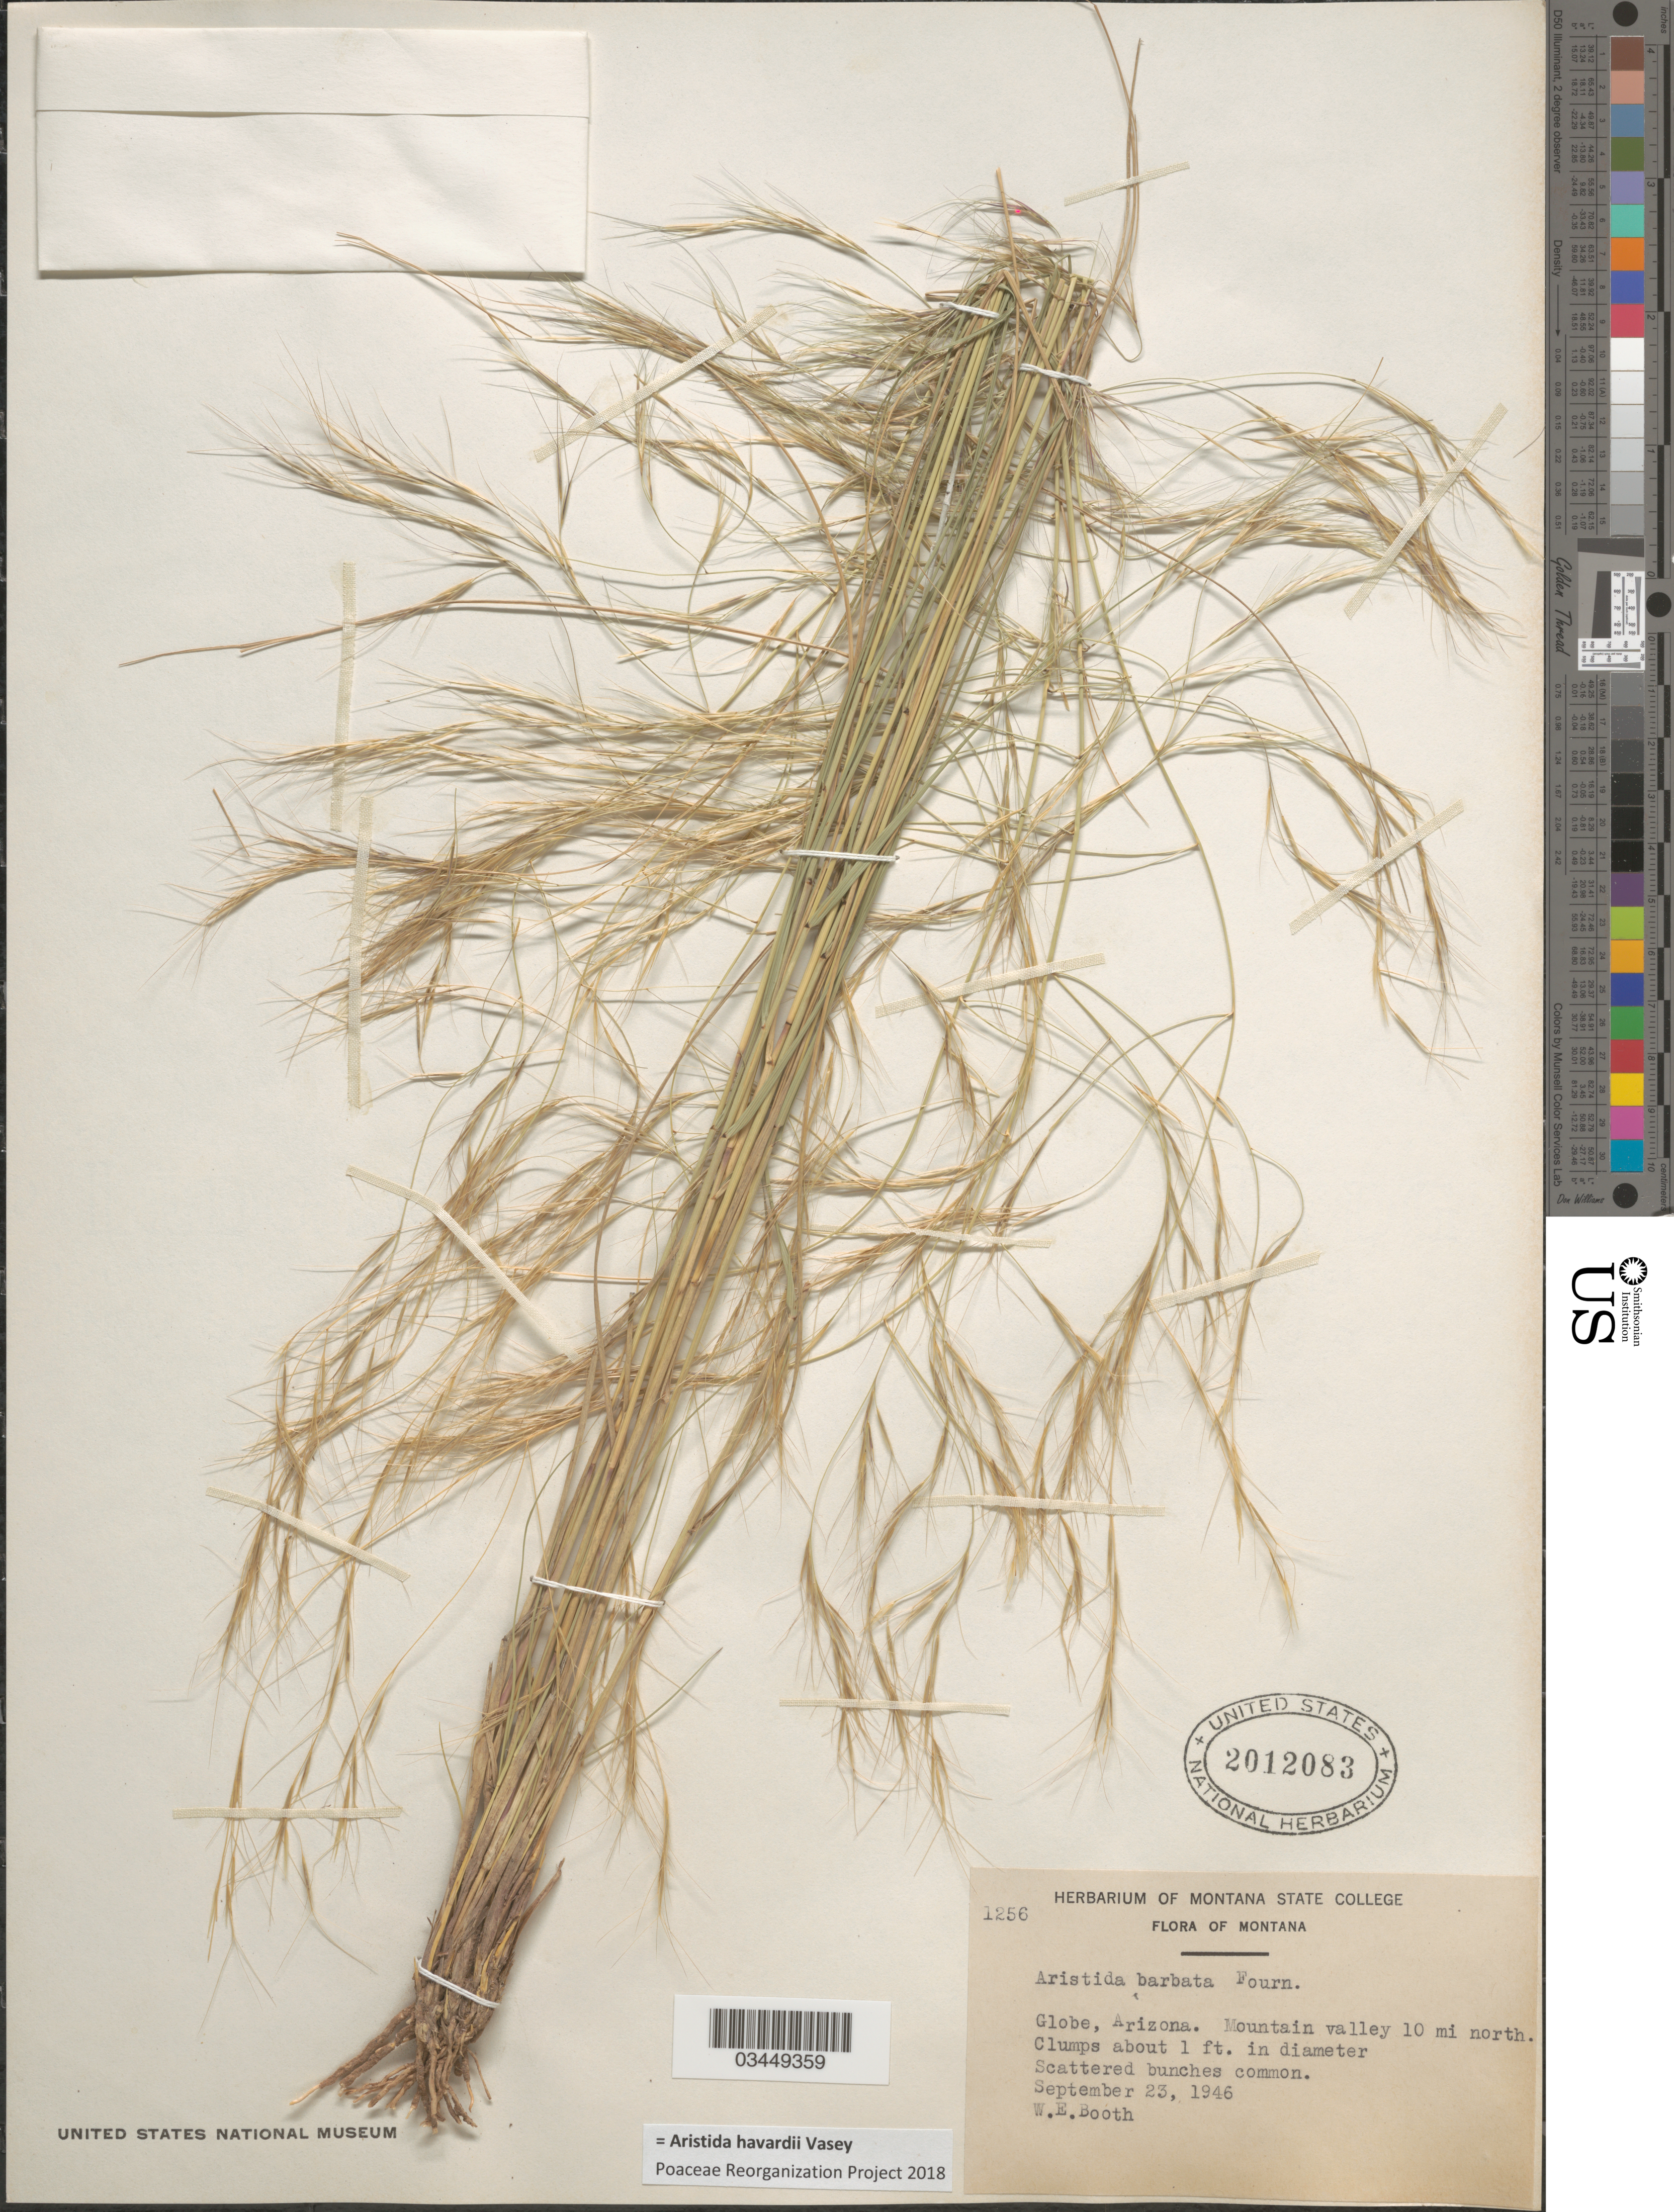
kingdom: Plantae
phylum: Tracheophyta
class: Liliopsida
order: Poales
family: Poaceae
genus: Aristida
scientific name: Aristida havardii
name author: Vasey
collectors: W. Booth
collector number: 1256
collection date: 1946-09-23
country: United States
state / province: Arizona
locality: Montana. Globe. Mountain valley 10 mi. north.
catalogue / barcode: US 2012083